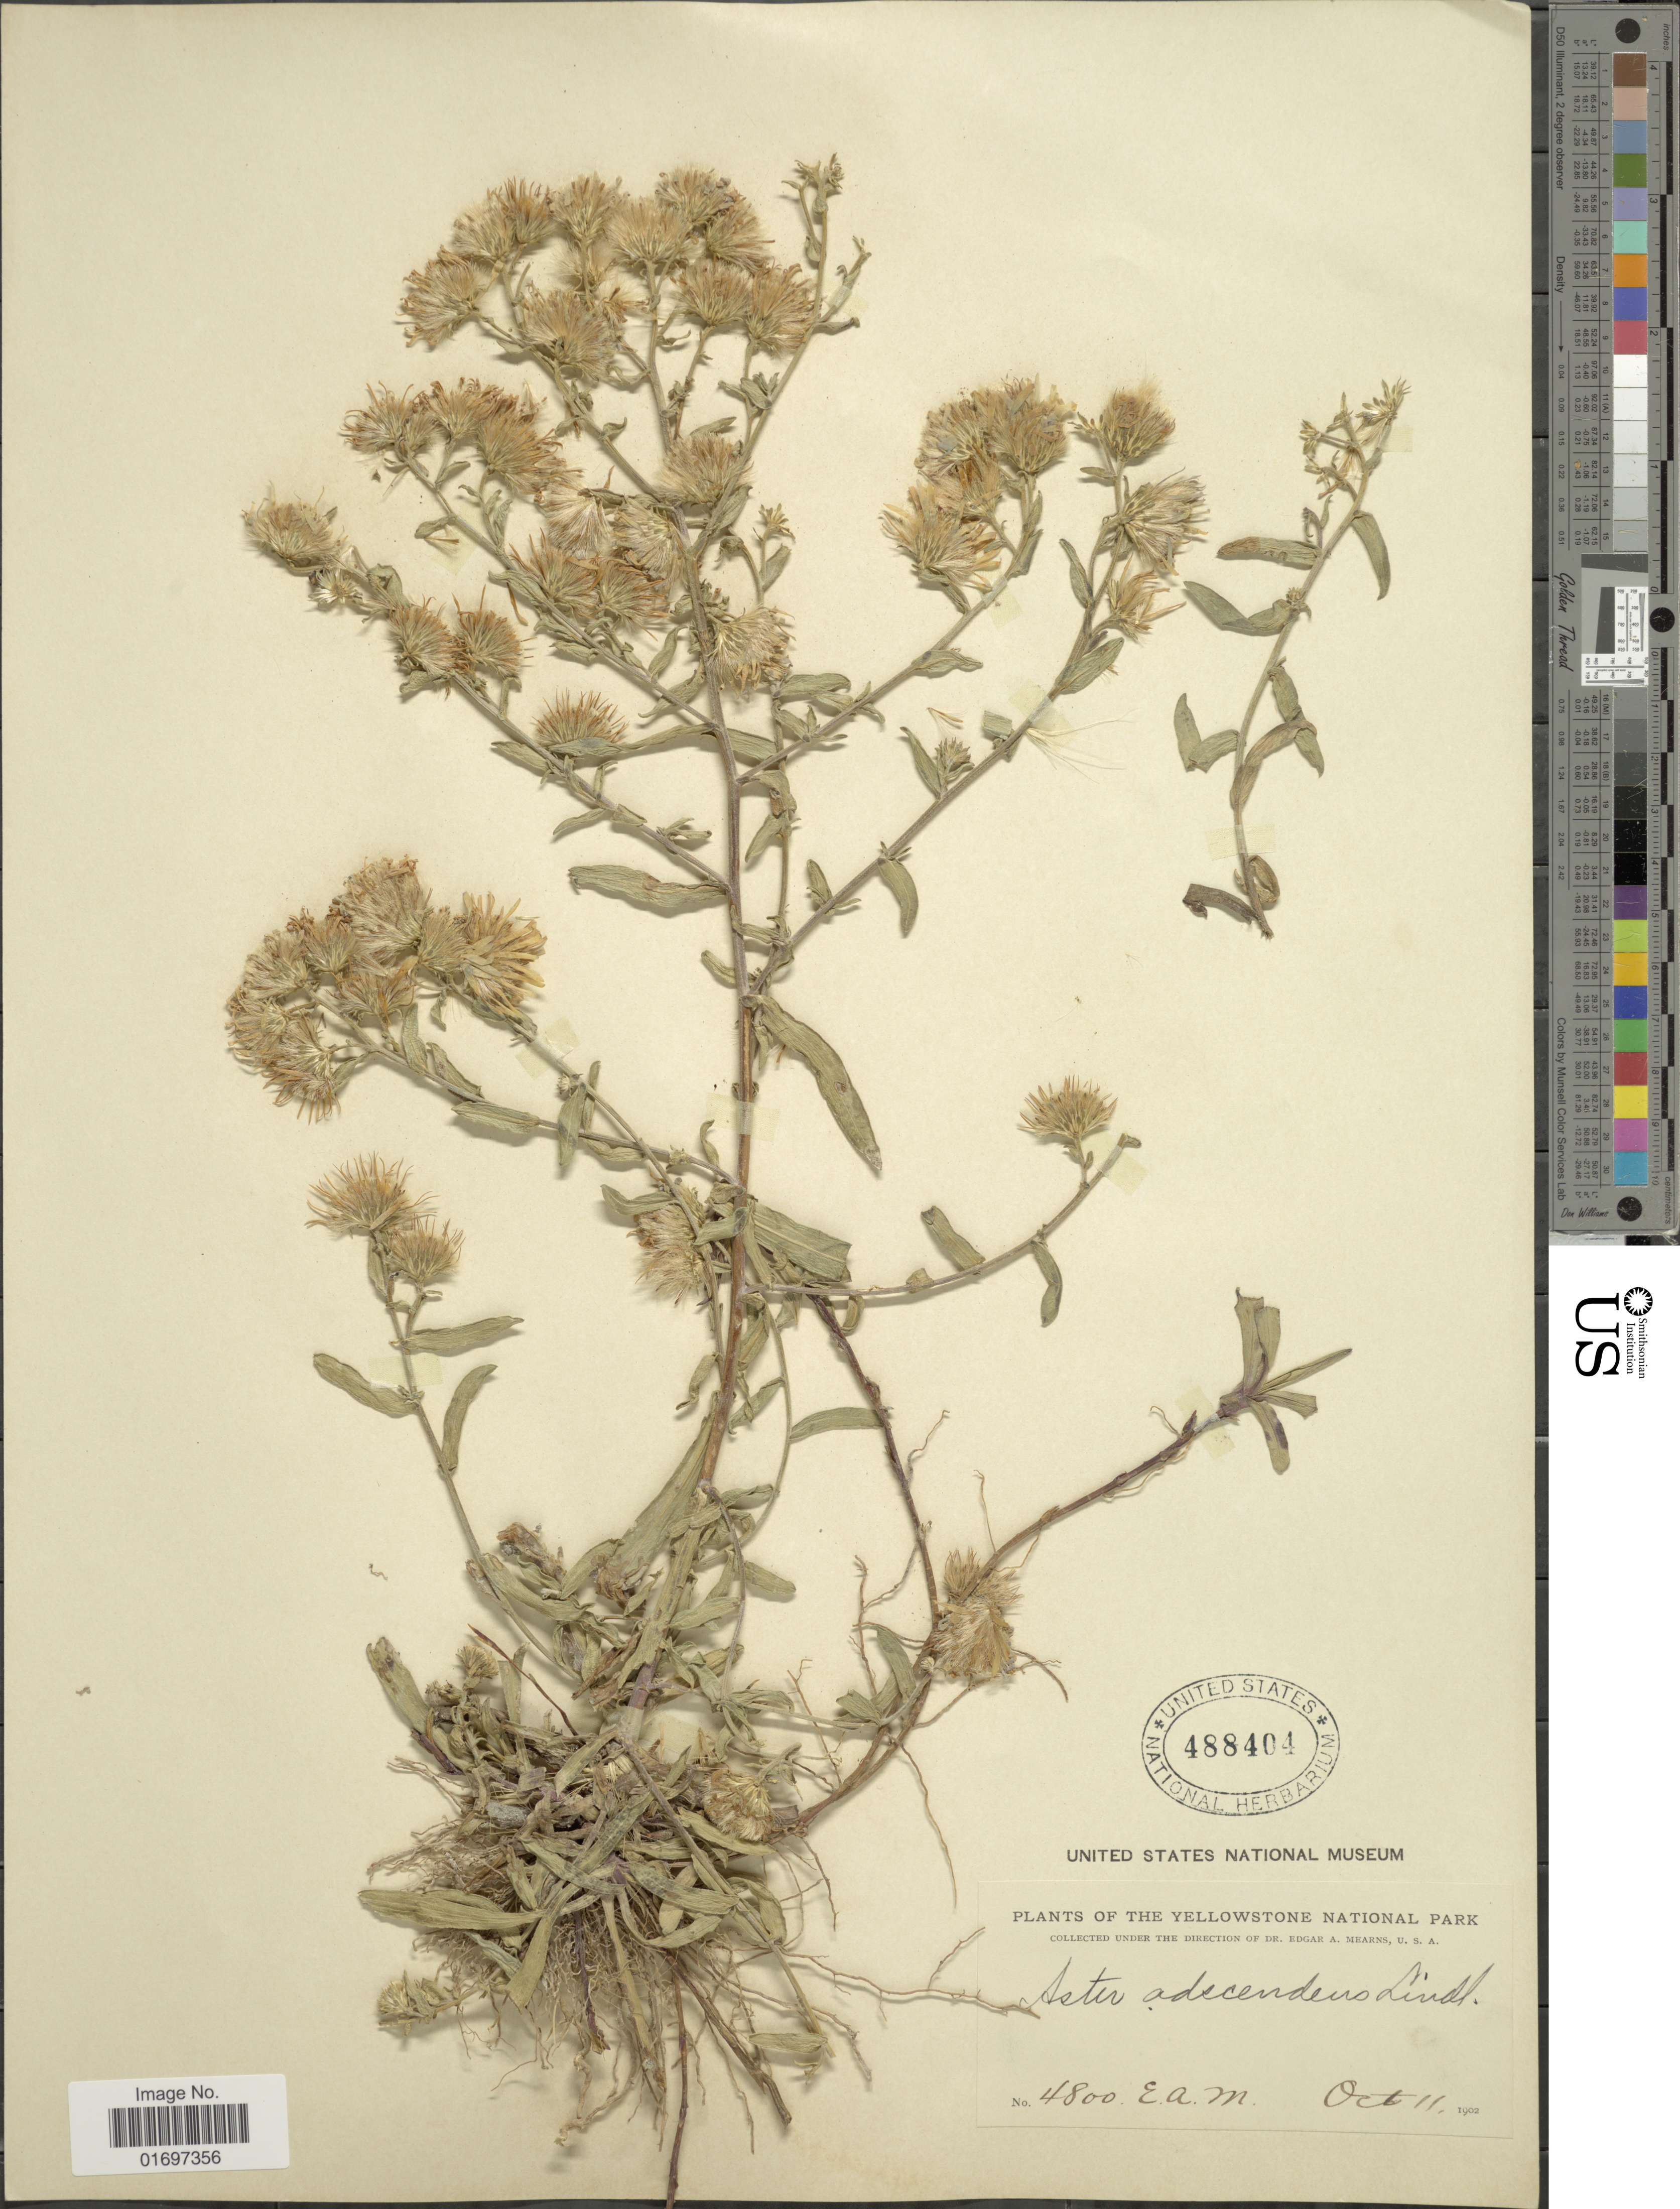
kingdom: Plantae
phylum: Tracheophyta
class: Magnoliopsida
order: Asterales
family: Asteraceae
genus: Symphyotrichum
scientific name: Symphyotrichum ascendens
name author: (Lindl.) G.L. Nesom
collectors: E. A. Mearns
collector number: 4800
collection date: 1902-10-11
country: United States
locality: Yellowstone National Park.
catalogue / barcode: US 488404